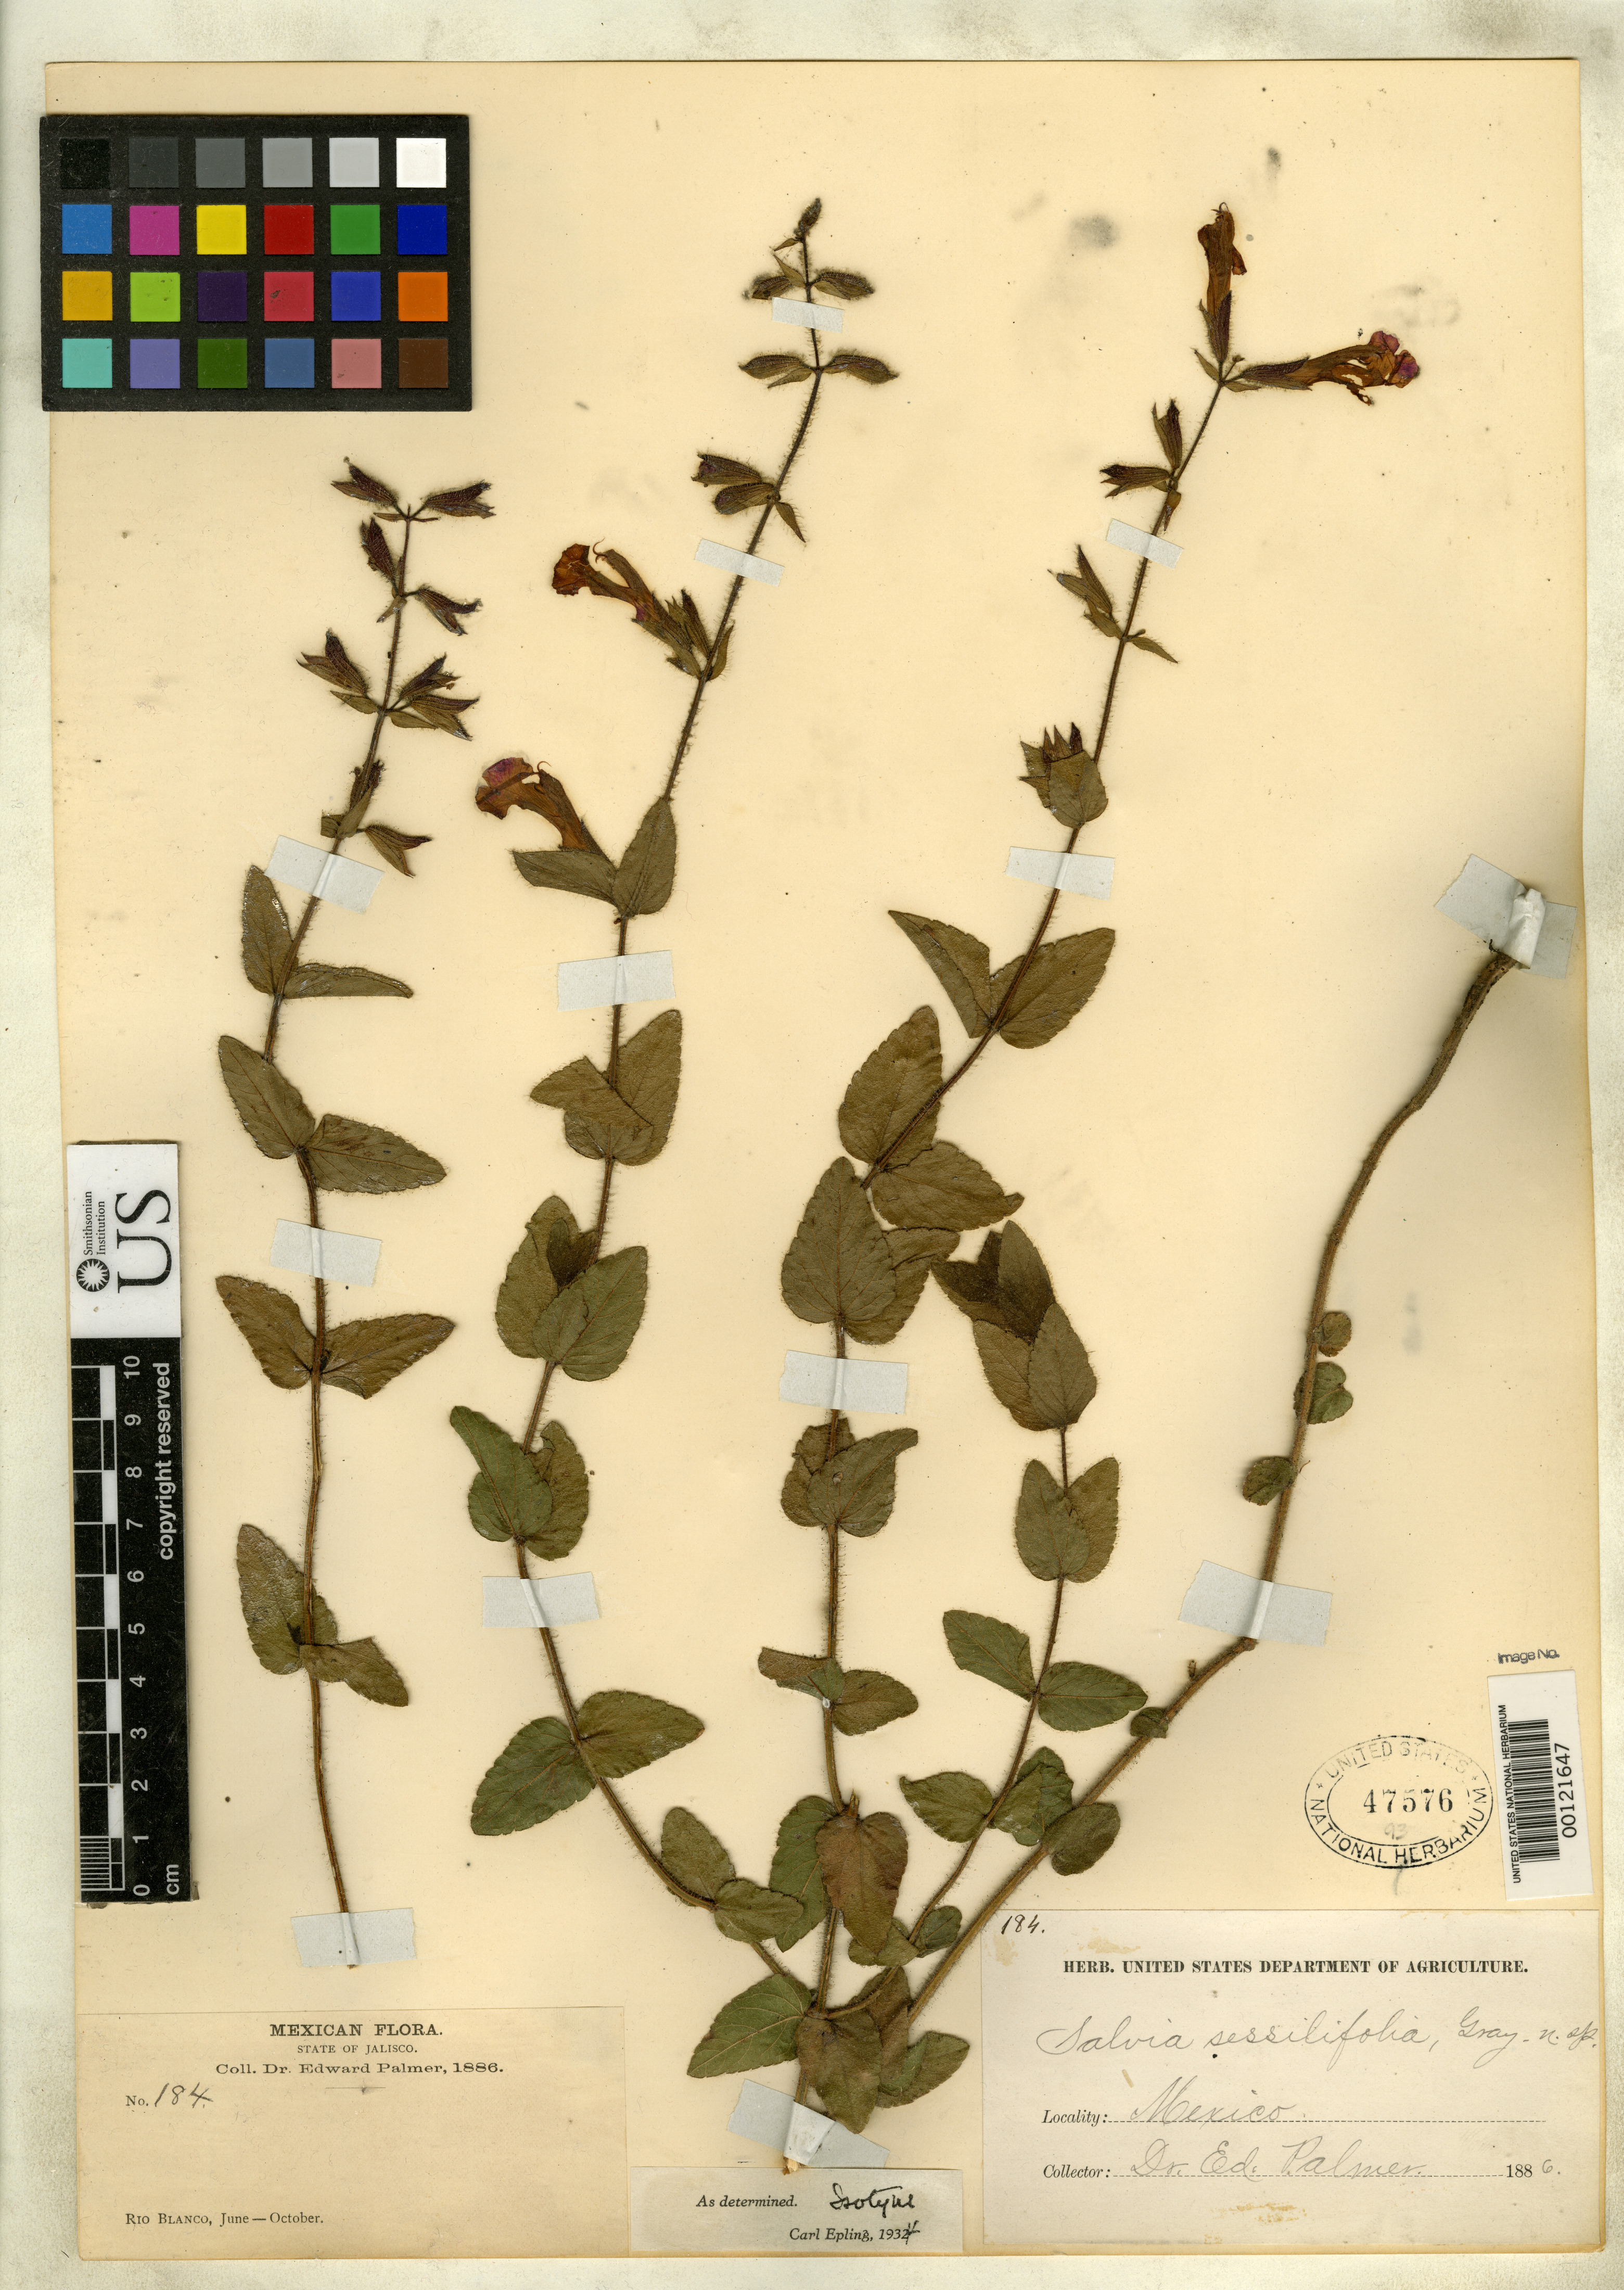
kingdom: Plantae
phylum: Tracheophyta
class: Magnoliopsida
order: Lamiales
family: Lamiaceae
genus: Salvia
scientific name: Salvia sessilifolia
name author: A. Gray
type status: Isotype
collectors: E. Palmer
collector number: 184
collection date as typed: Jun 1886 to -- Oct 1886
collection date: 1886-06/1886-10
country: Mexico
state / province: Jalisco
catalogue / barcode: US 47576